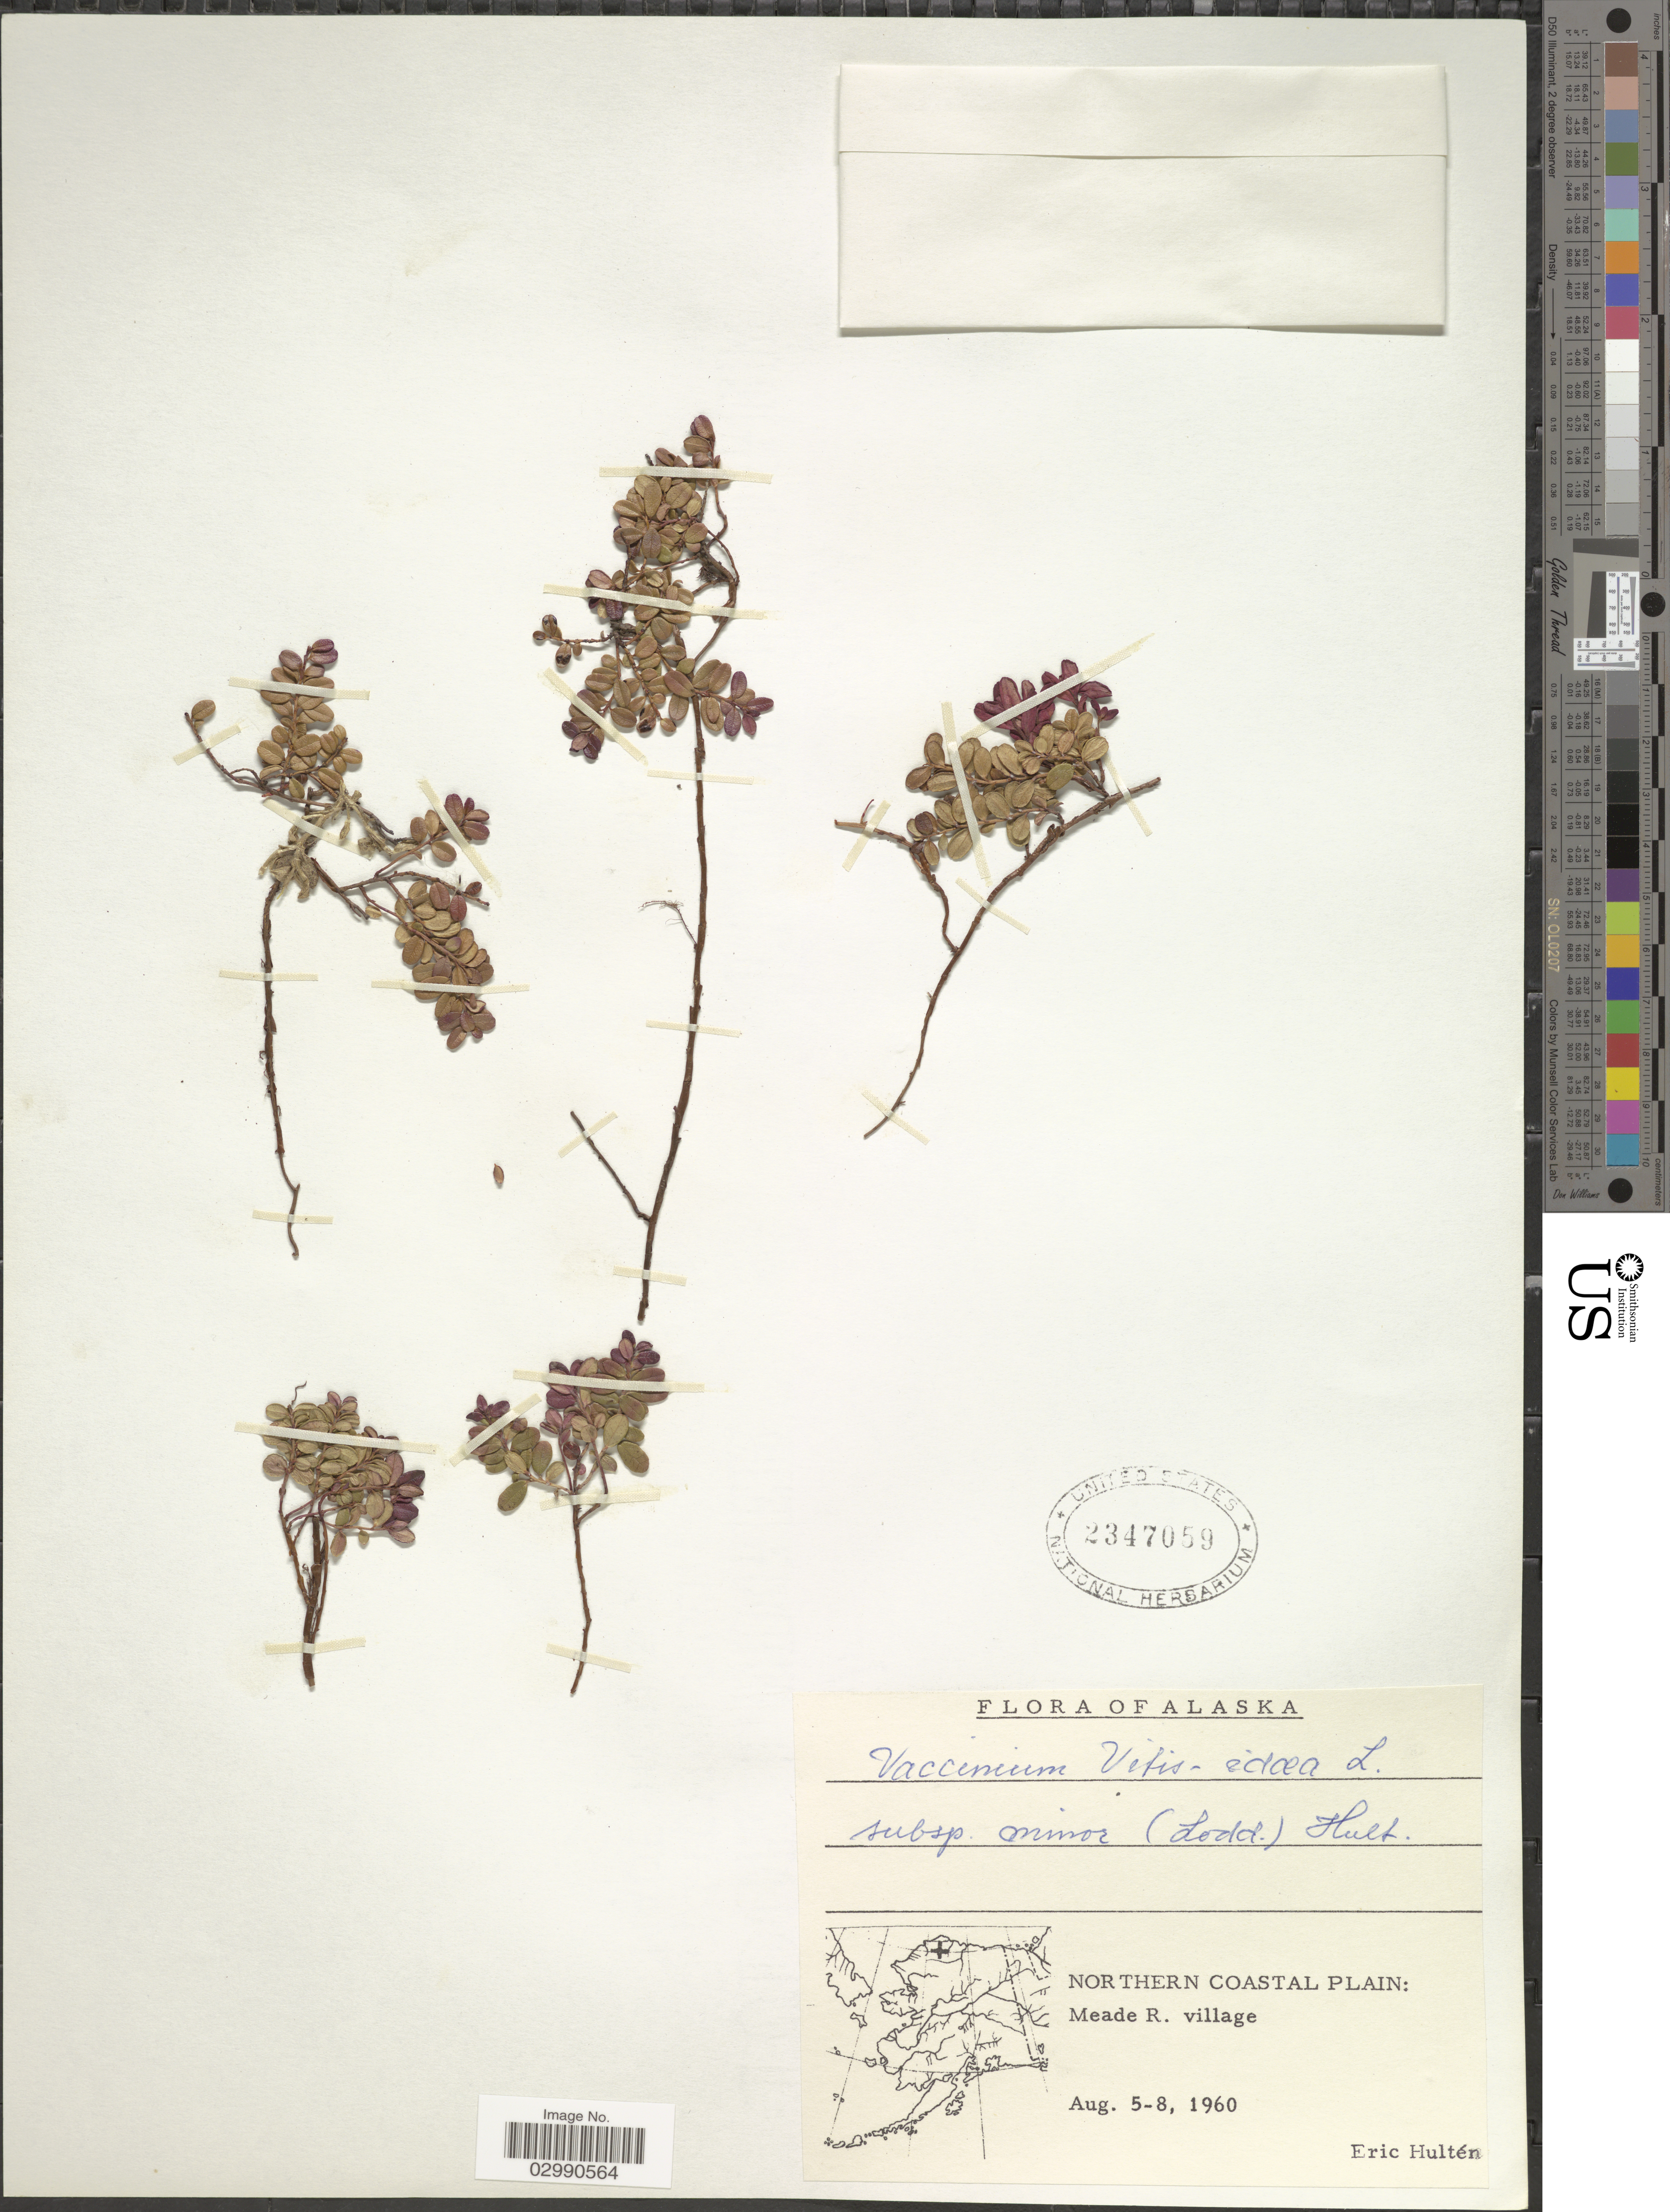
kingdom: Plantae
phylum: Tracheophyta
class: Magnoliopsida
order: Ericales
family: Ericaceae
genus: Vaccinium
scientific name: Vaccinium vitis-idaea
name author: L.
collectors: E. G. Hultén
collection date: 1960-08-05/1960-08-08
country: United States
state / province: Alaska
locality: Northern Coastal Plain: Meade R. village.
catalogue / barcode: US 2347059